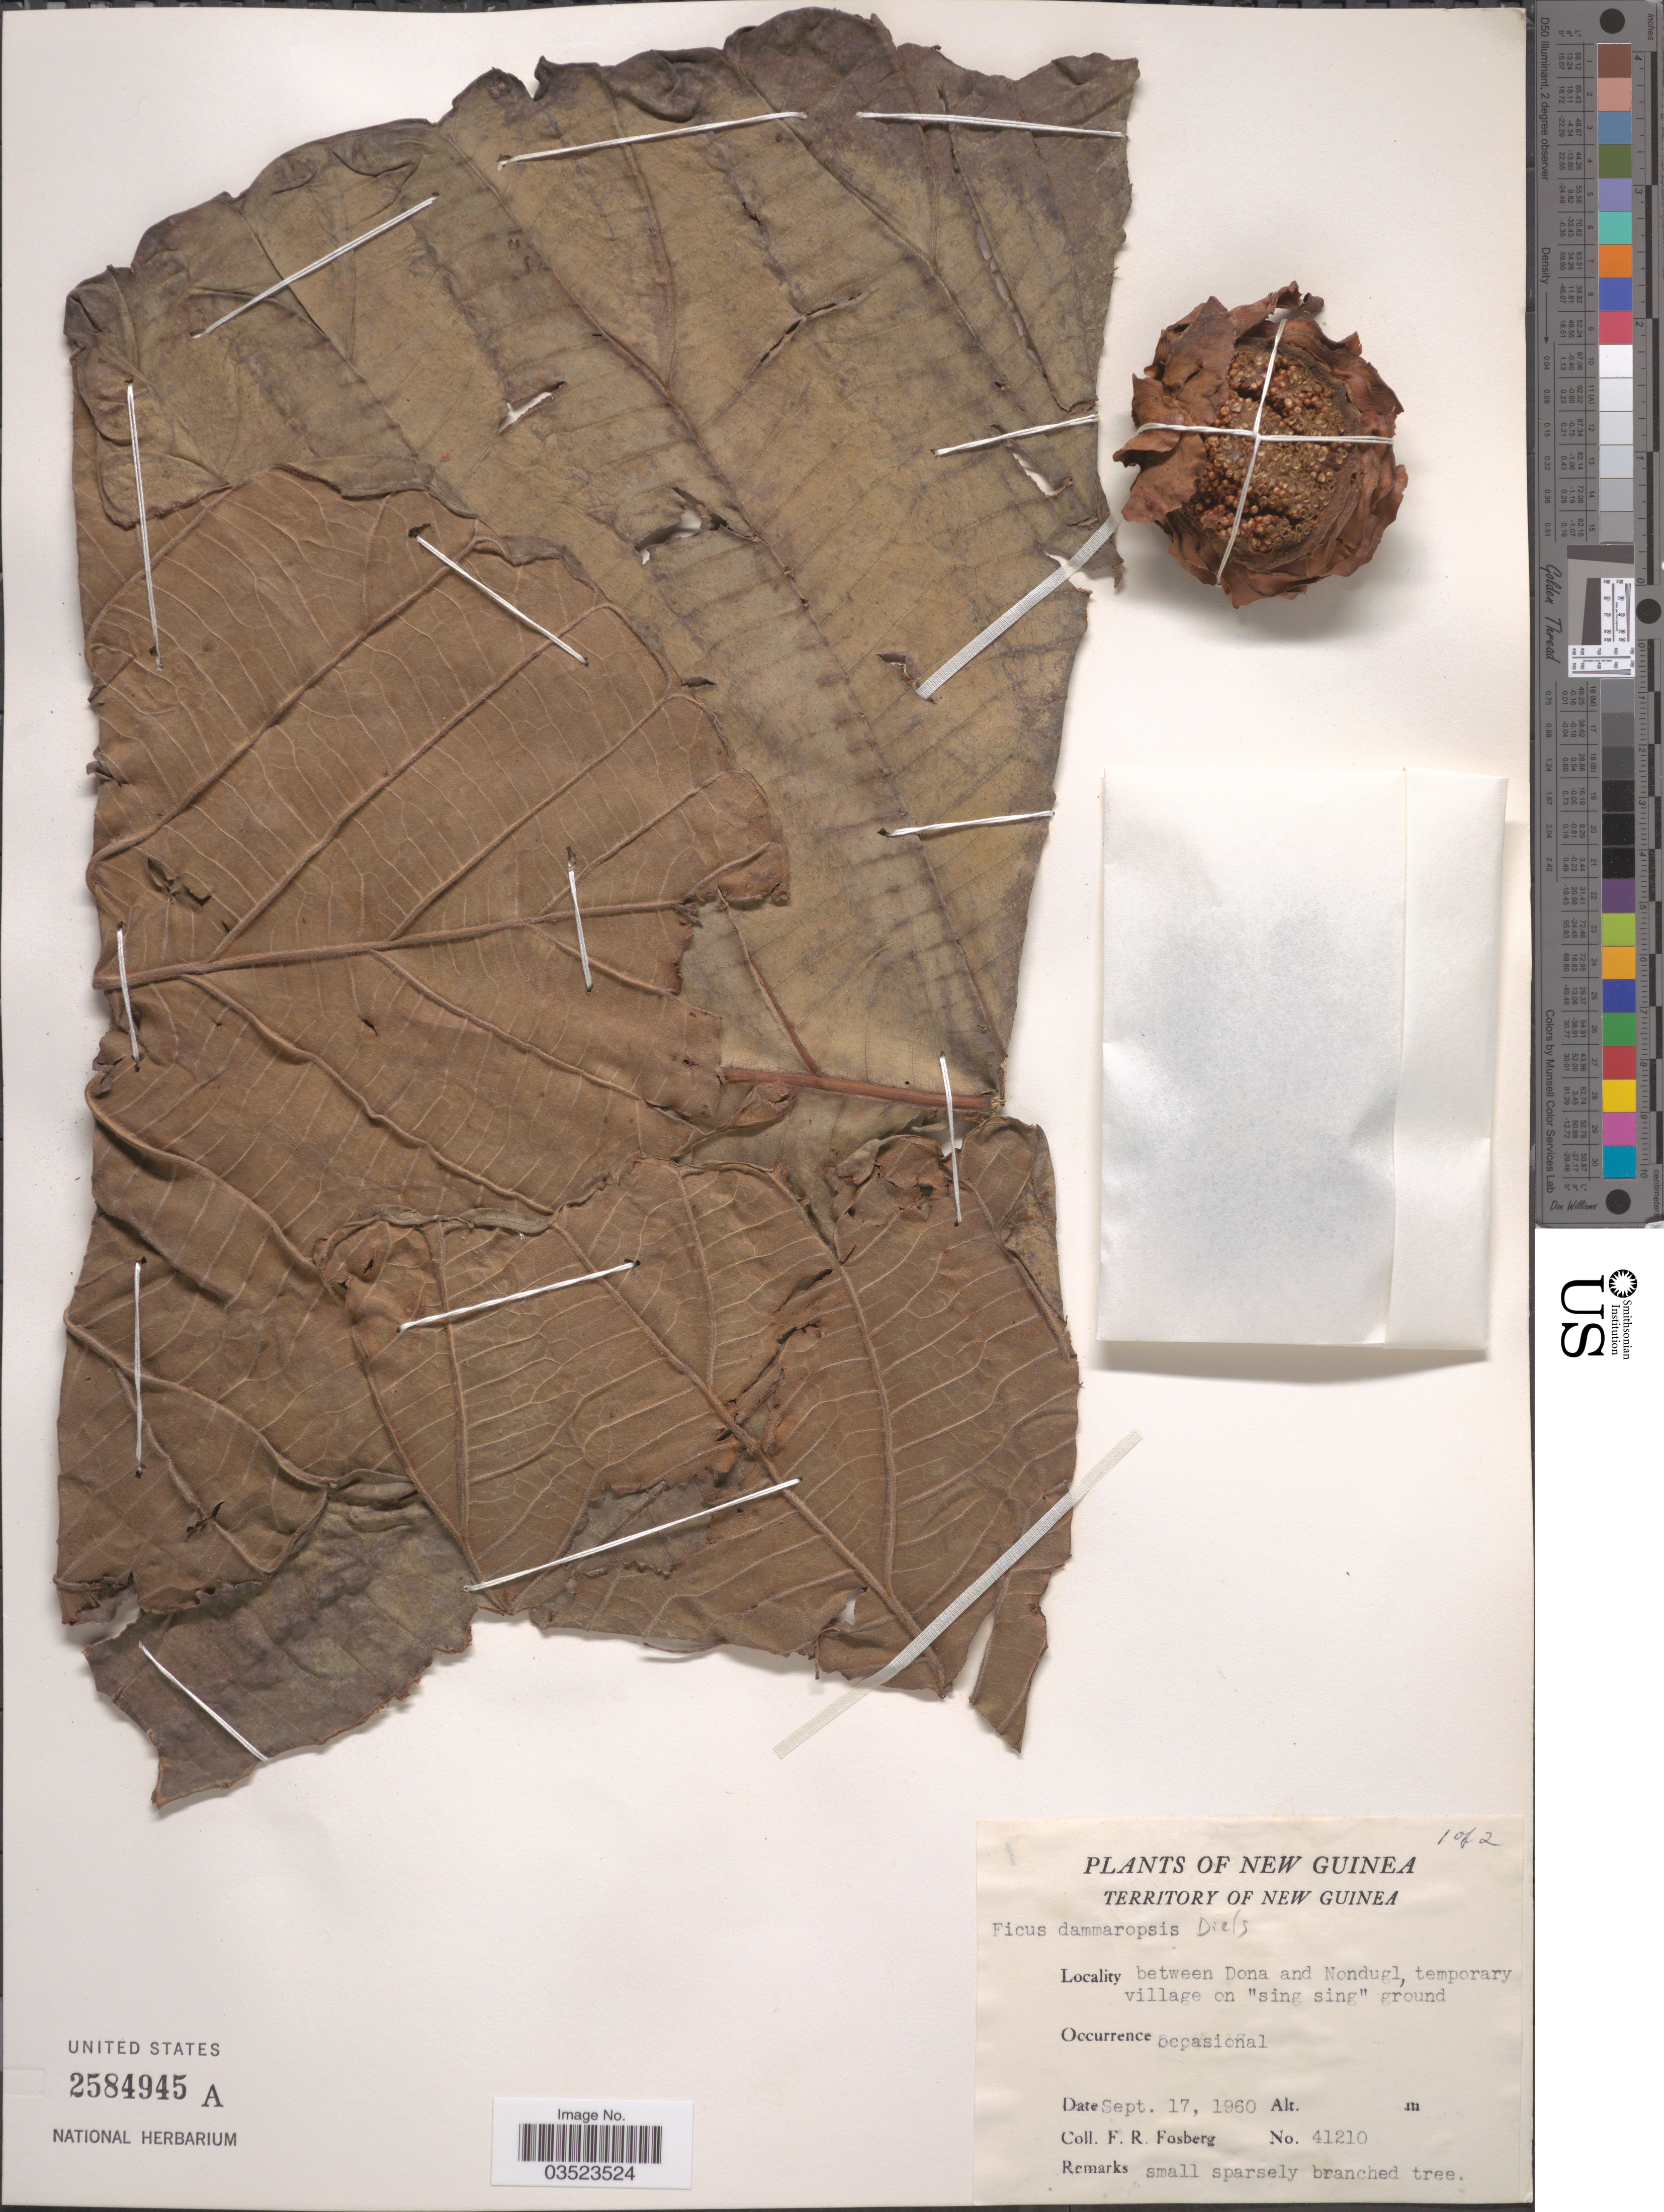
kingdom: Plantae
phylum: Tracheophyta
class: Magnoliopsida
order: Rosales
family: Moraceae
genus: Ficus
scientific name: Ficus dammaropsis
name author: Diels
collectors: F. R. Fosberg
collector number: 41210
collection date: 1960-09-17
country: Papua New Guinea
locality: New Guinea. Territory of New Guinea. Between Dona and Nondugl, temporary village on "sing sing" ground.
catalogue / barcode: US 2584945A